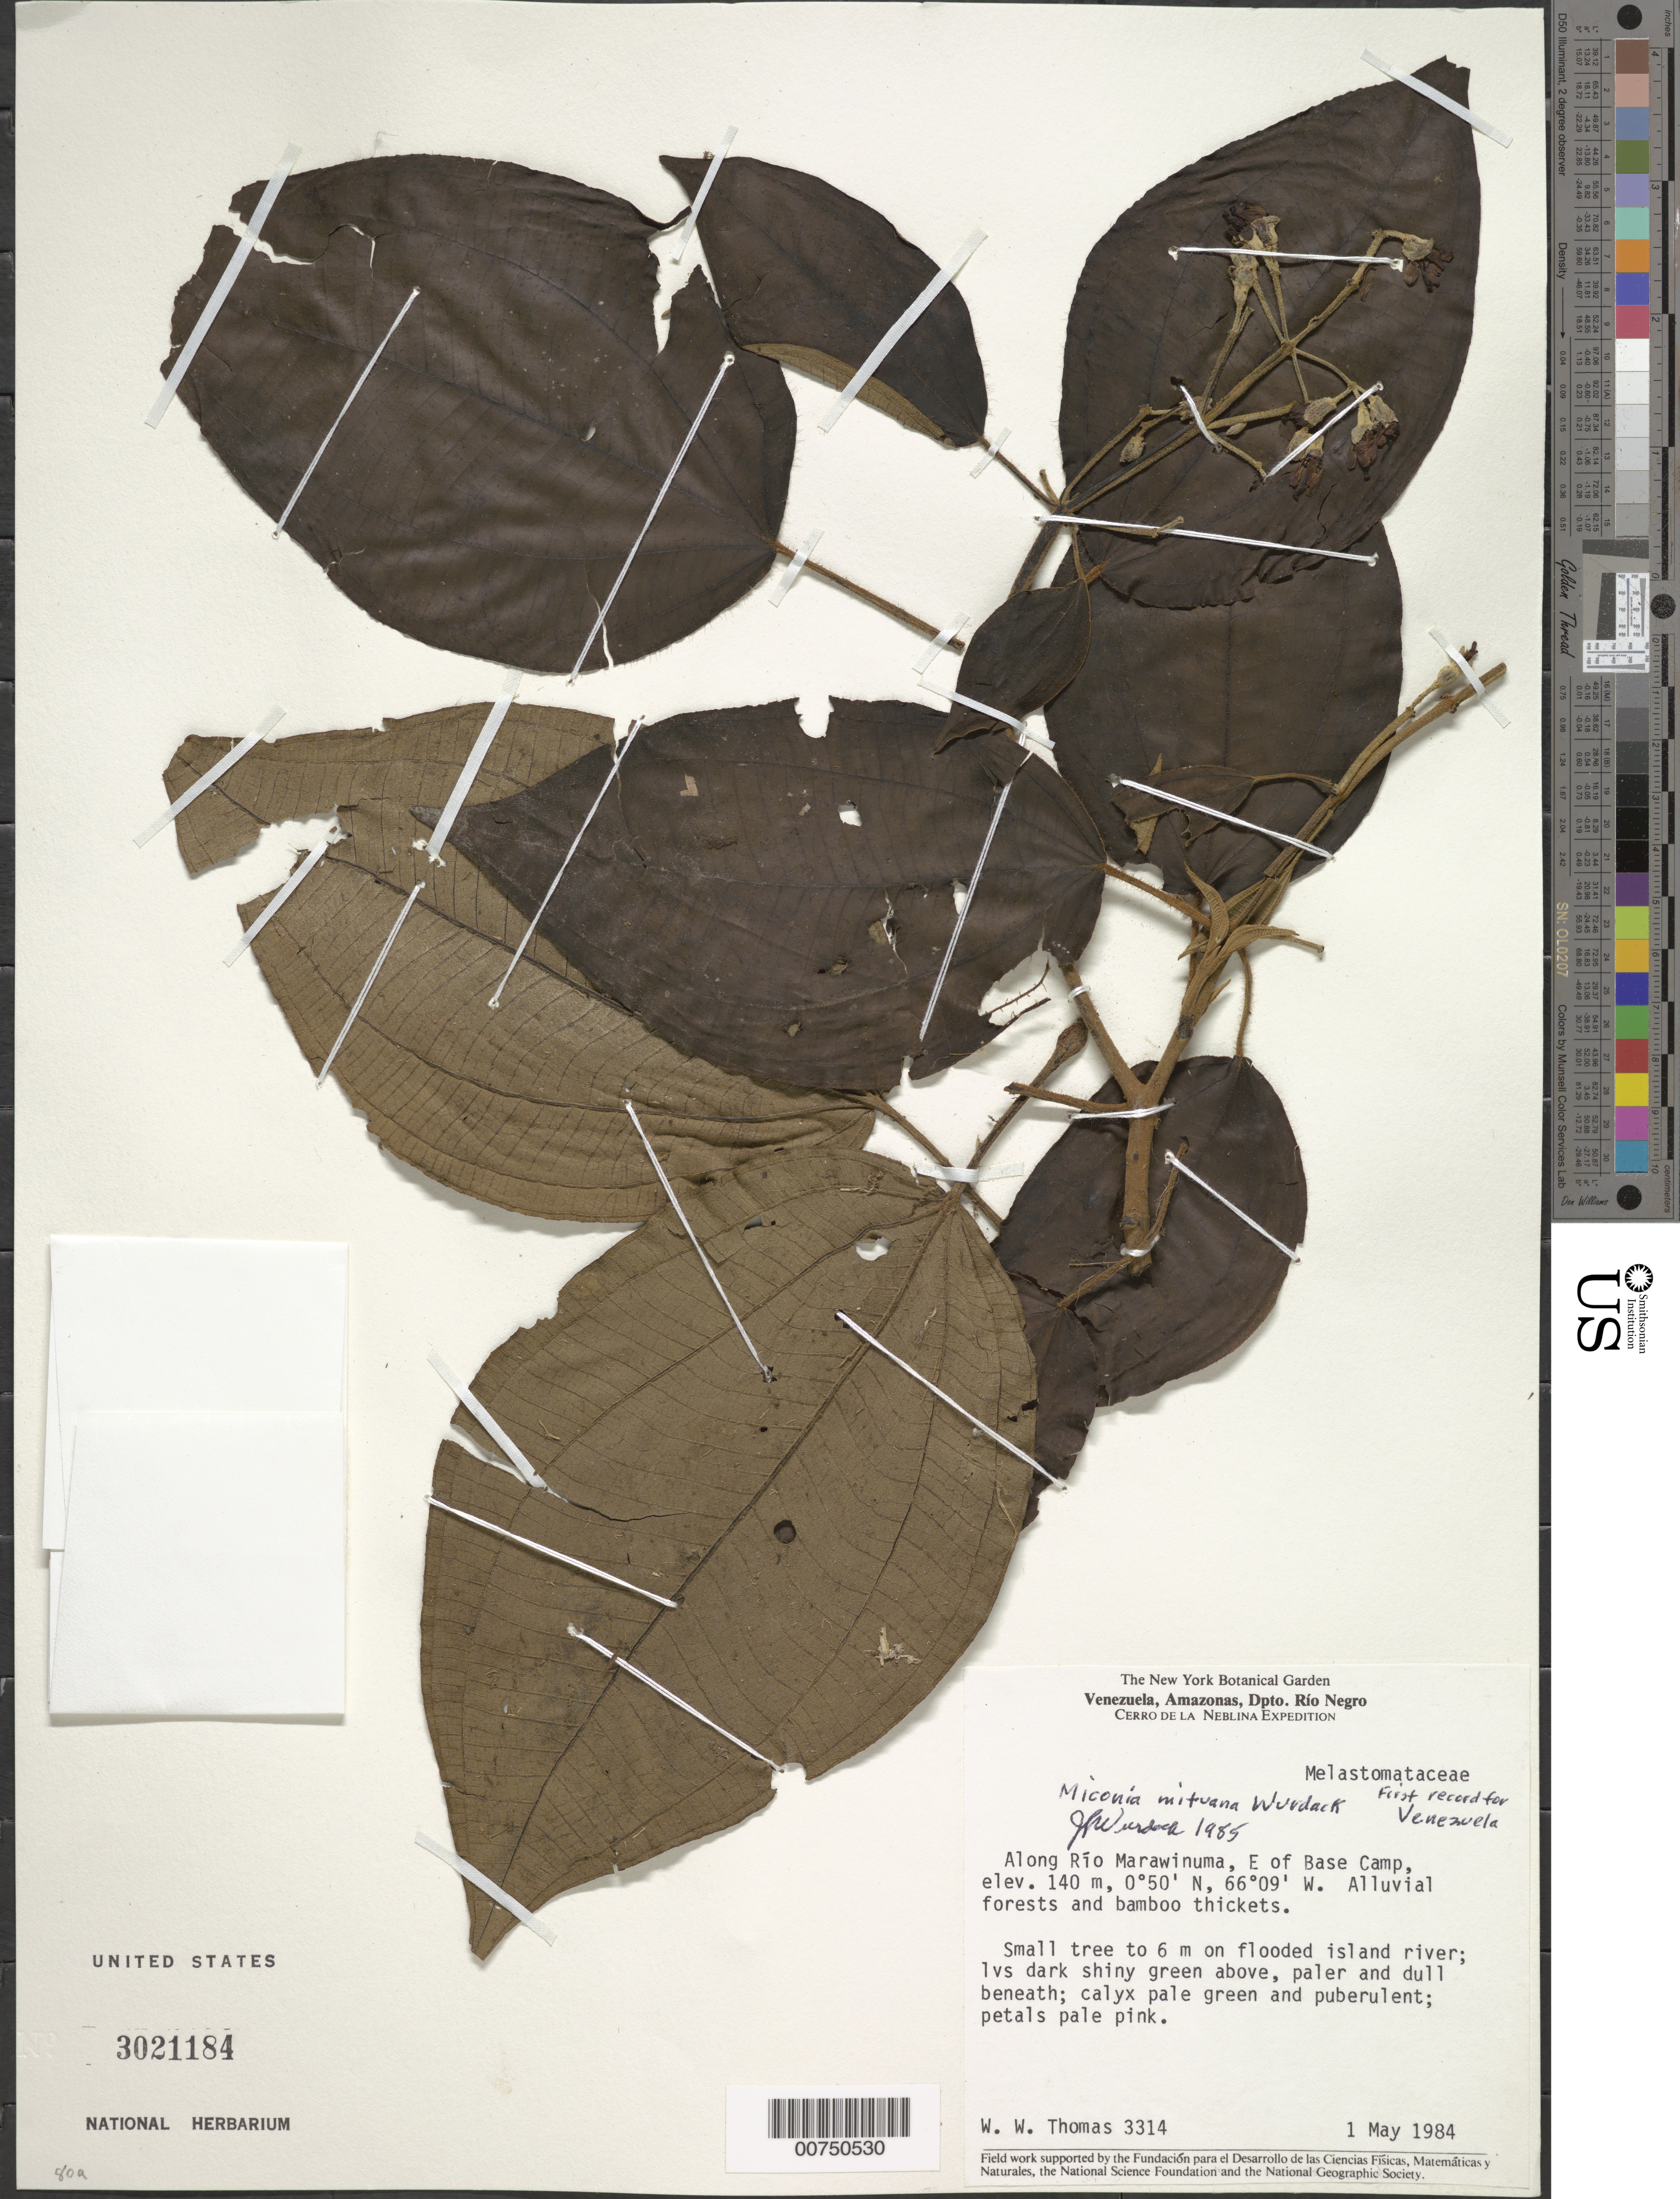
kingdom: Plantae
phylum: Tracheophyta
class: Magnoliopsida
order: Myrtales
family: Melastomataceae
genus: Miconia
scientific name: Miconia mituana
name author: Wurdack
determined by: Wurdack, John J., (US), US (UNITED STATES)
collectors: W. W. Thomas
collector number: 3314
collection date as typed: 1-May-84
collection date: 1984-05-01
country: Venezuela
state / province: Amazonas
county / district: Río Negro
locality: Dpto. Río Negro, Cerro de La Neblina, along Río Marawinuma, E of base camp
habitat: Alluvial forest and bamboo thickets; on flooded island river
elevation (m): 140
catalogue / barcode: US 3021184